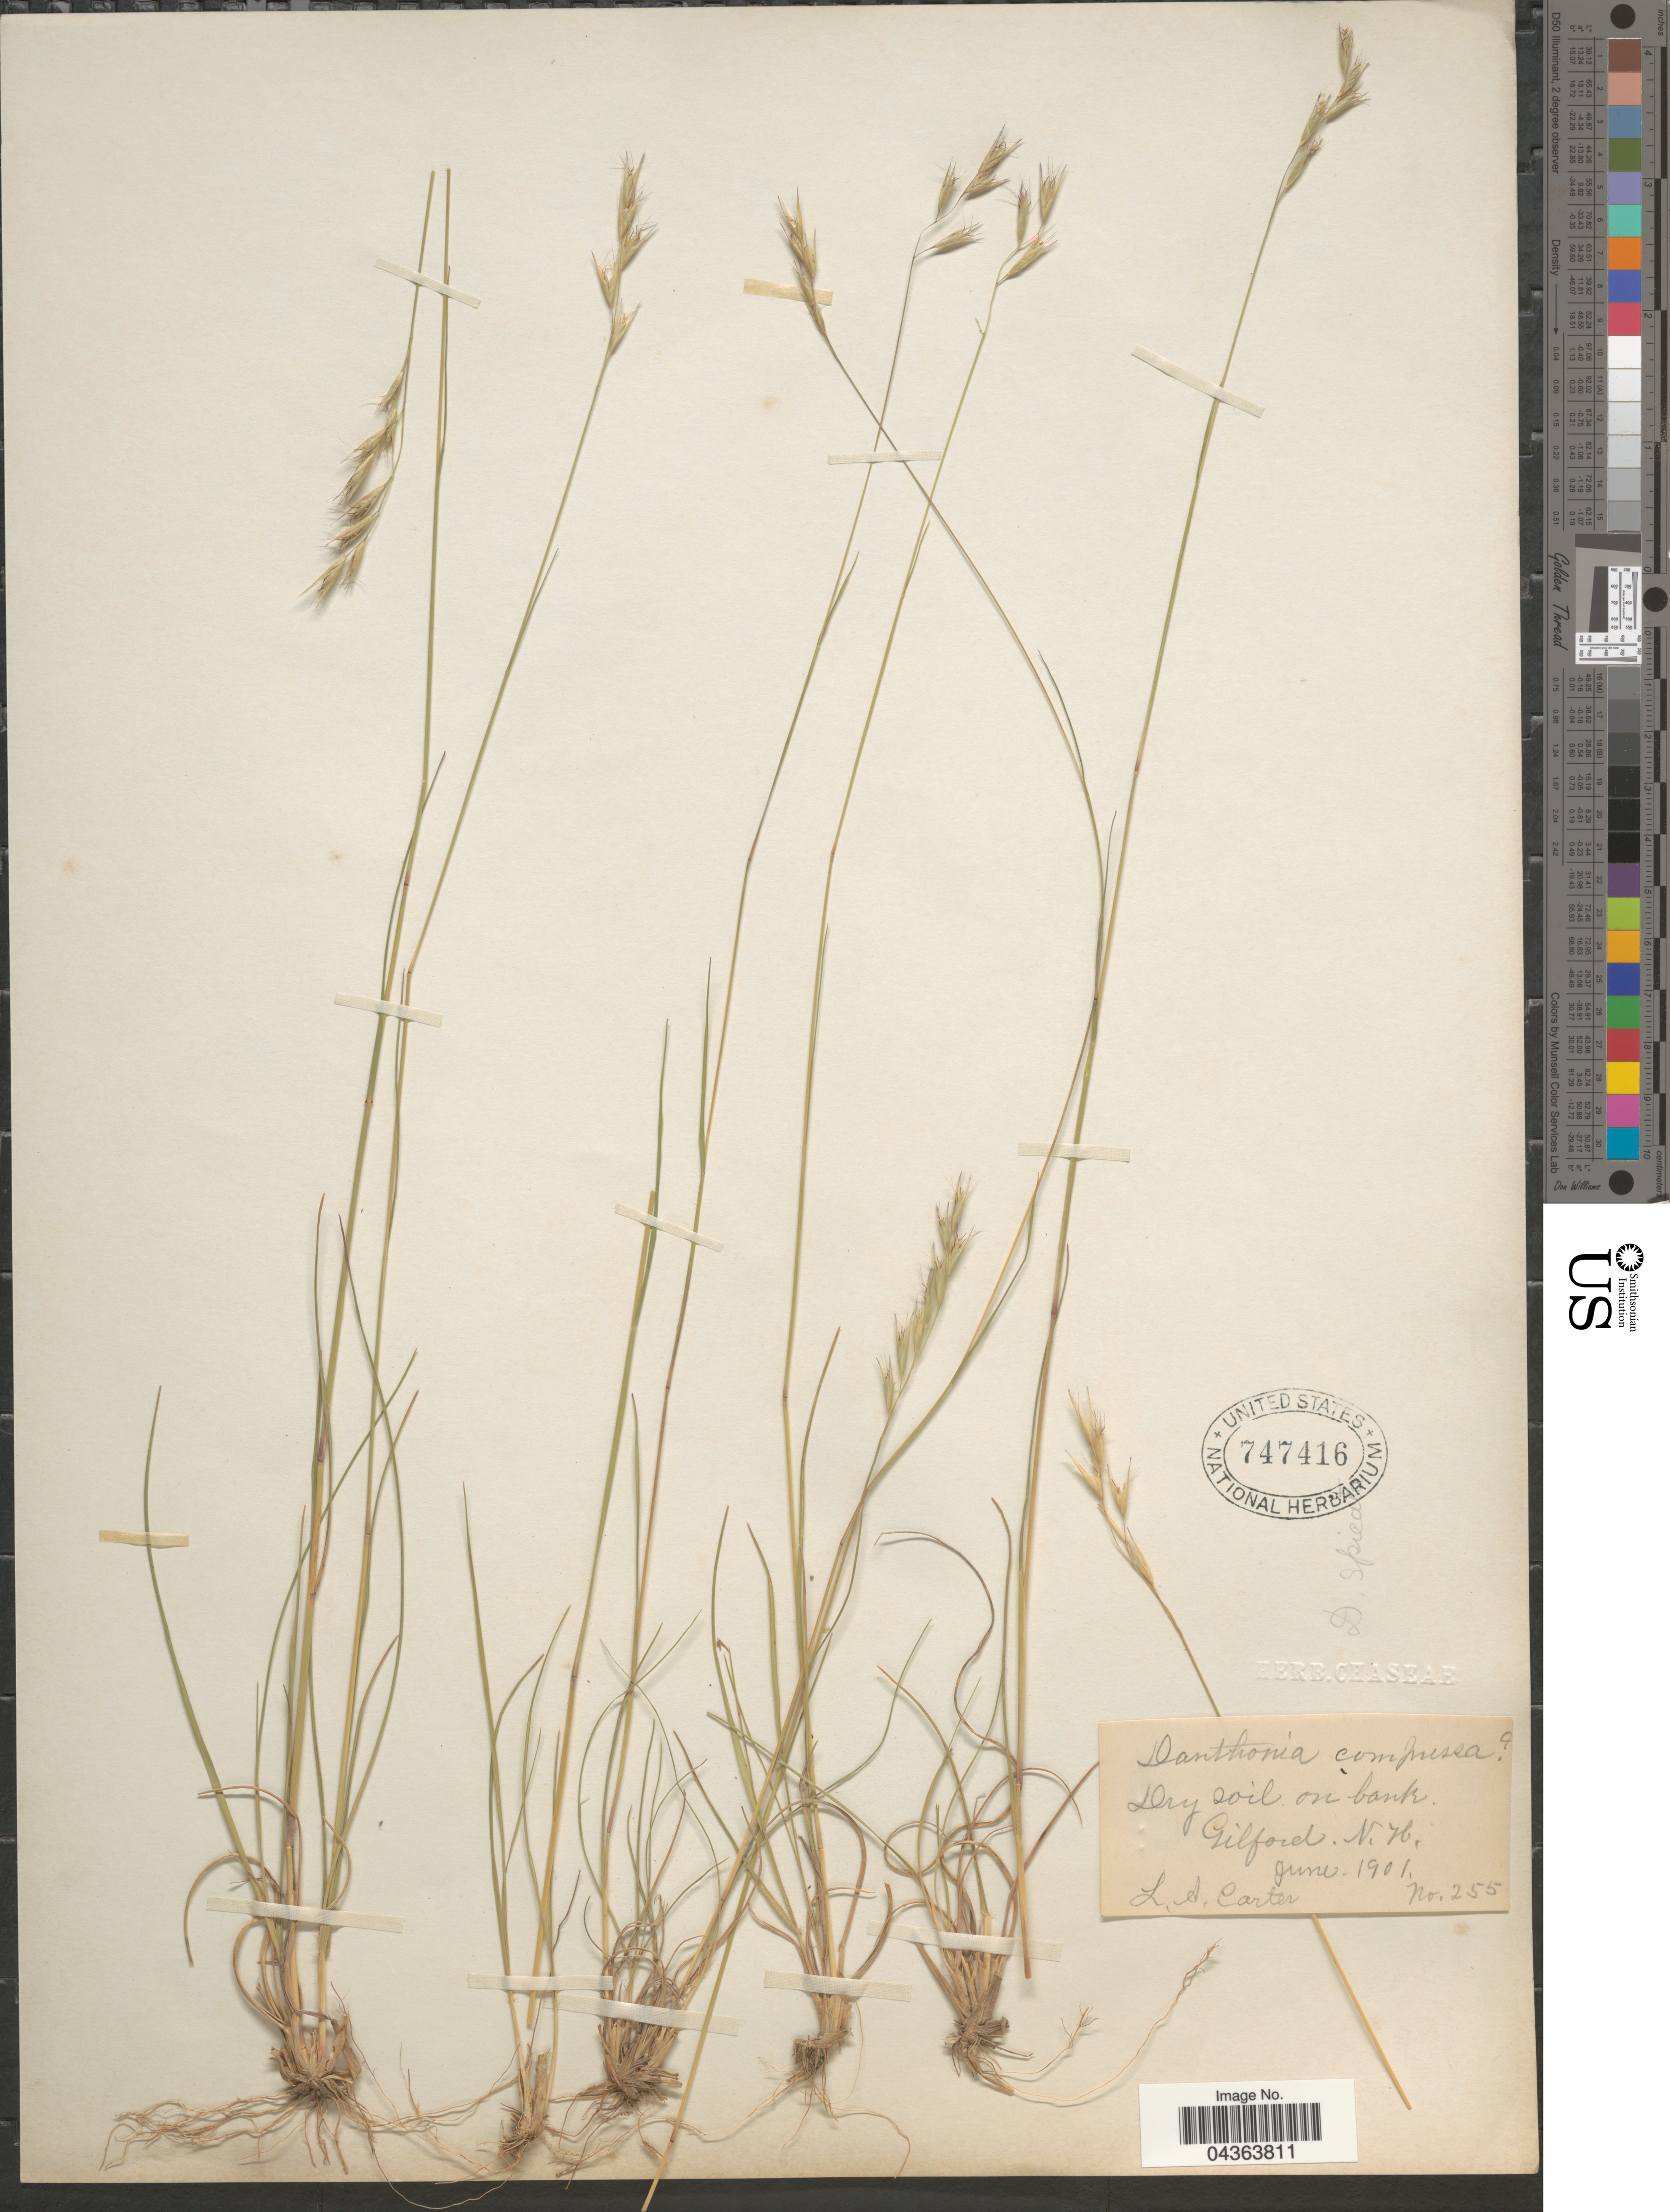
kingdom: Plantae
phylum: Tracheophyta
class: Liliopsida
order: Poales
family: Poaceae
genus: Danthonia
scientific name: Danthonia spicata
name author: (L.) P. Beauv. ex Roem. & Schult.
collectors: L. Carter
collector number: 255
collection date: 1901-06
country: United States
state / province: New Hampshire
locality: Gilford.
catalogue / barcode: US 747416